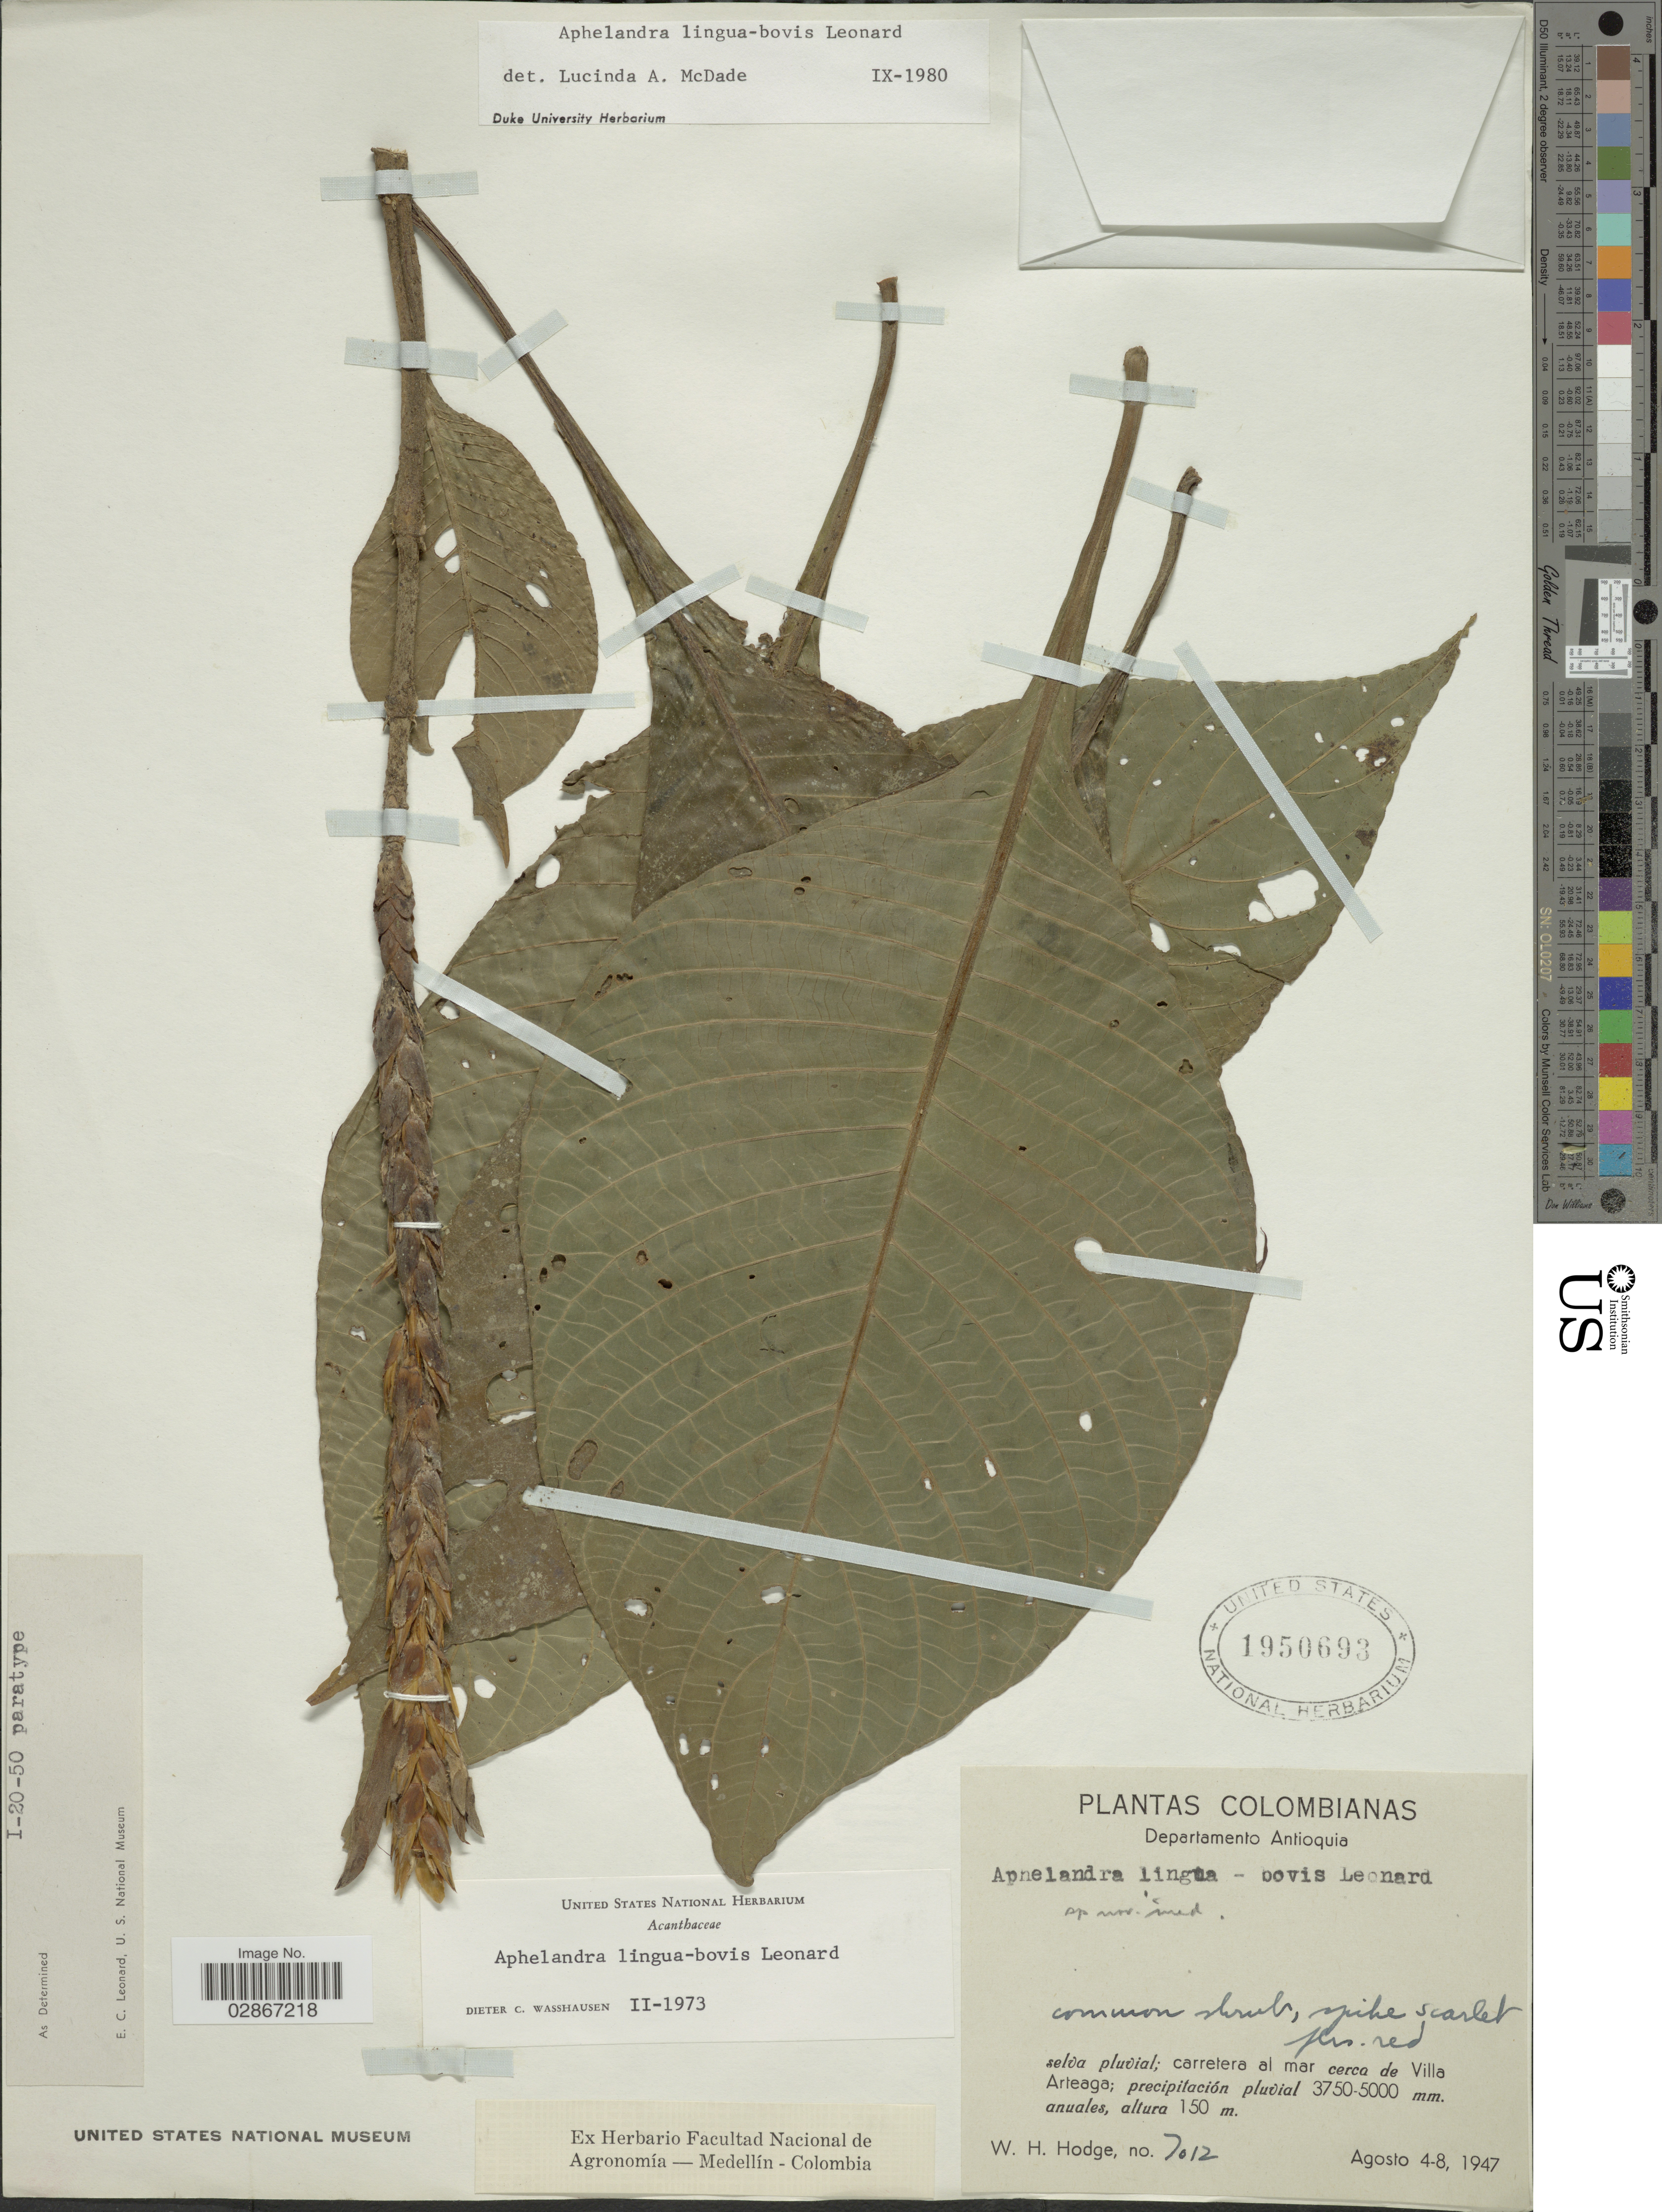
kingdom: Plantae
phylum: Tracheophyta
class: Magnoliopsida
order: Lamiales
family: Acanthaceae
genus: Aphelandra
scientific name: Aphelandra lingua-bovis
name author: Leonard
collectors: W. Hodge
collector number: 7012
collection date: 1947-08-04/1947-08-08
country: Colombia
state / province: Antioquia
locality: Departamento Antioquia, carretera al mar cerca de Villa Arteaga.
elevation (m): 150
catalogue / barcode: US 1950693